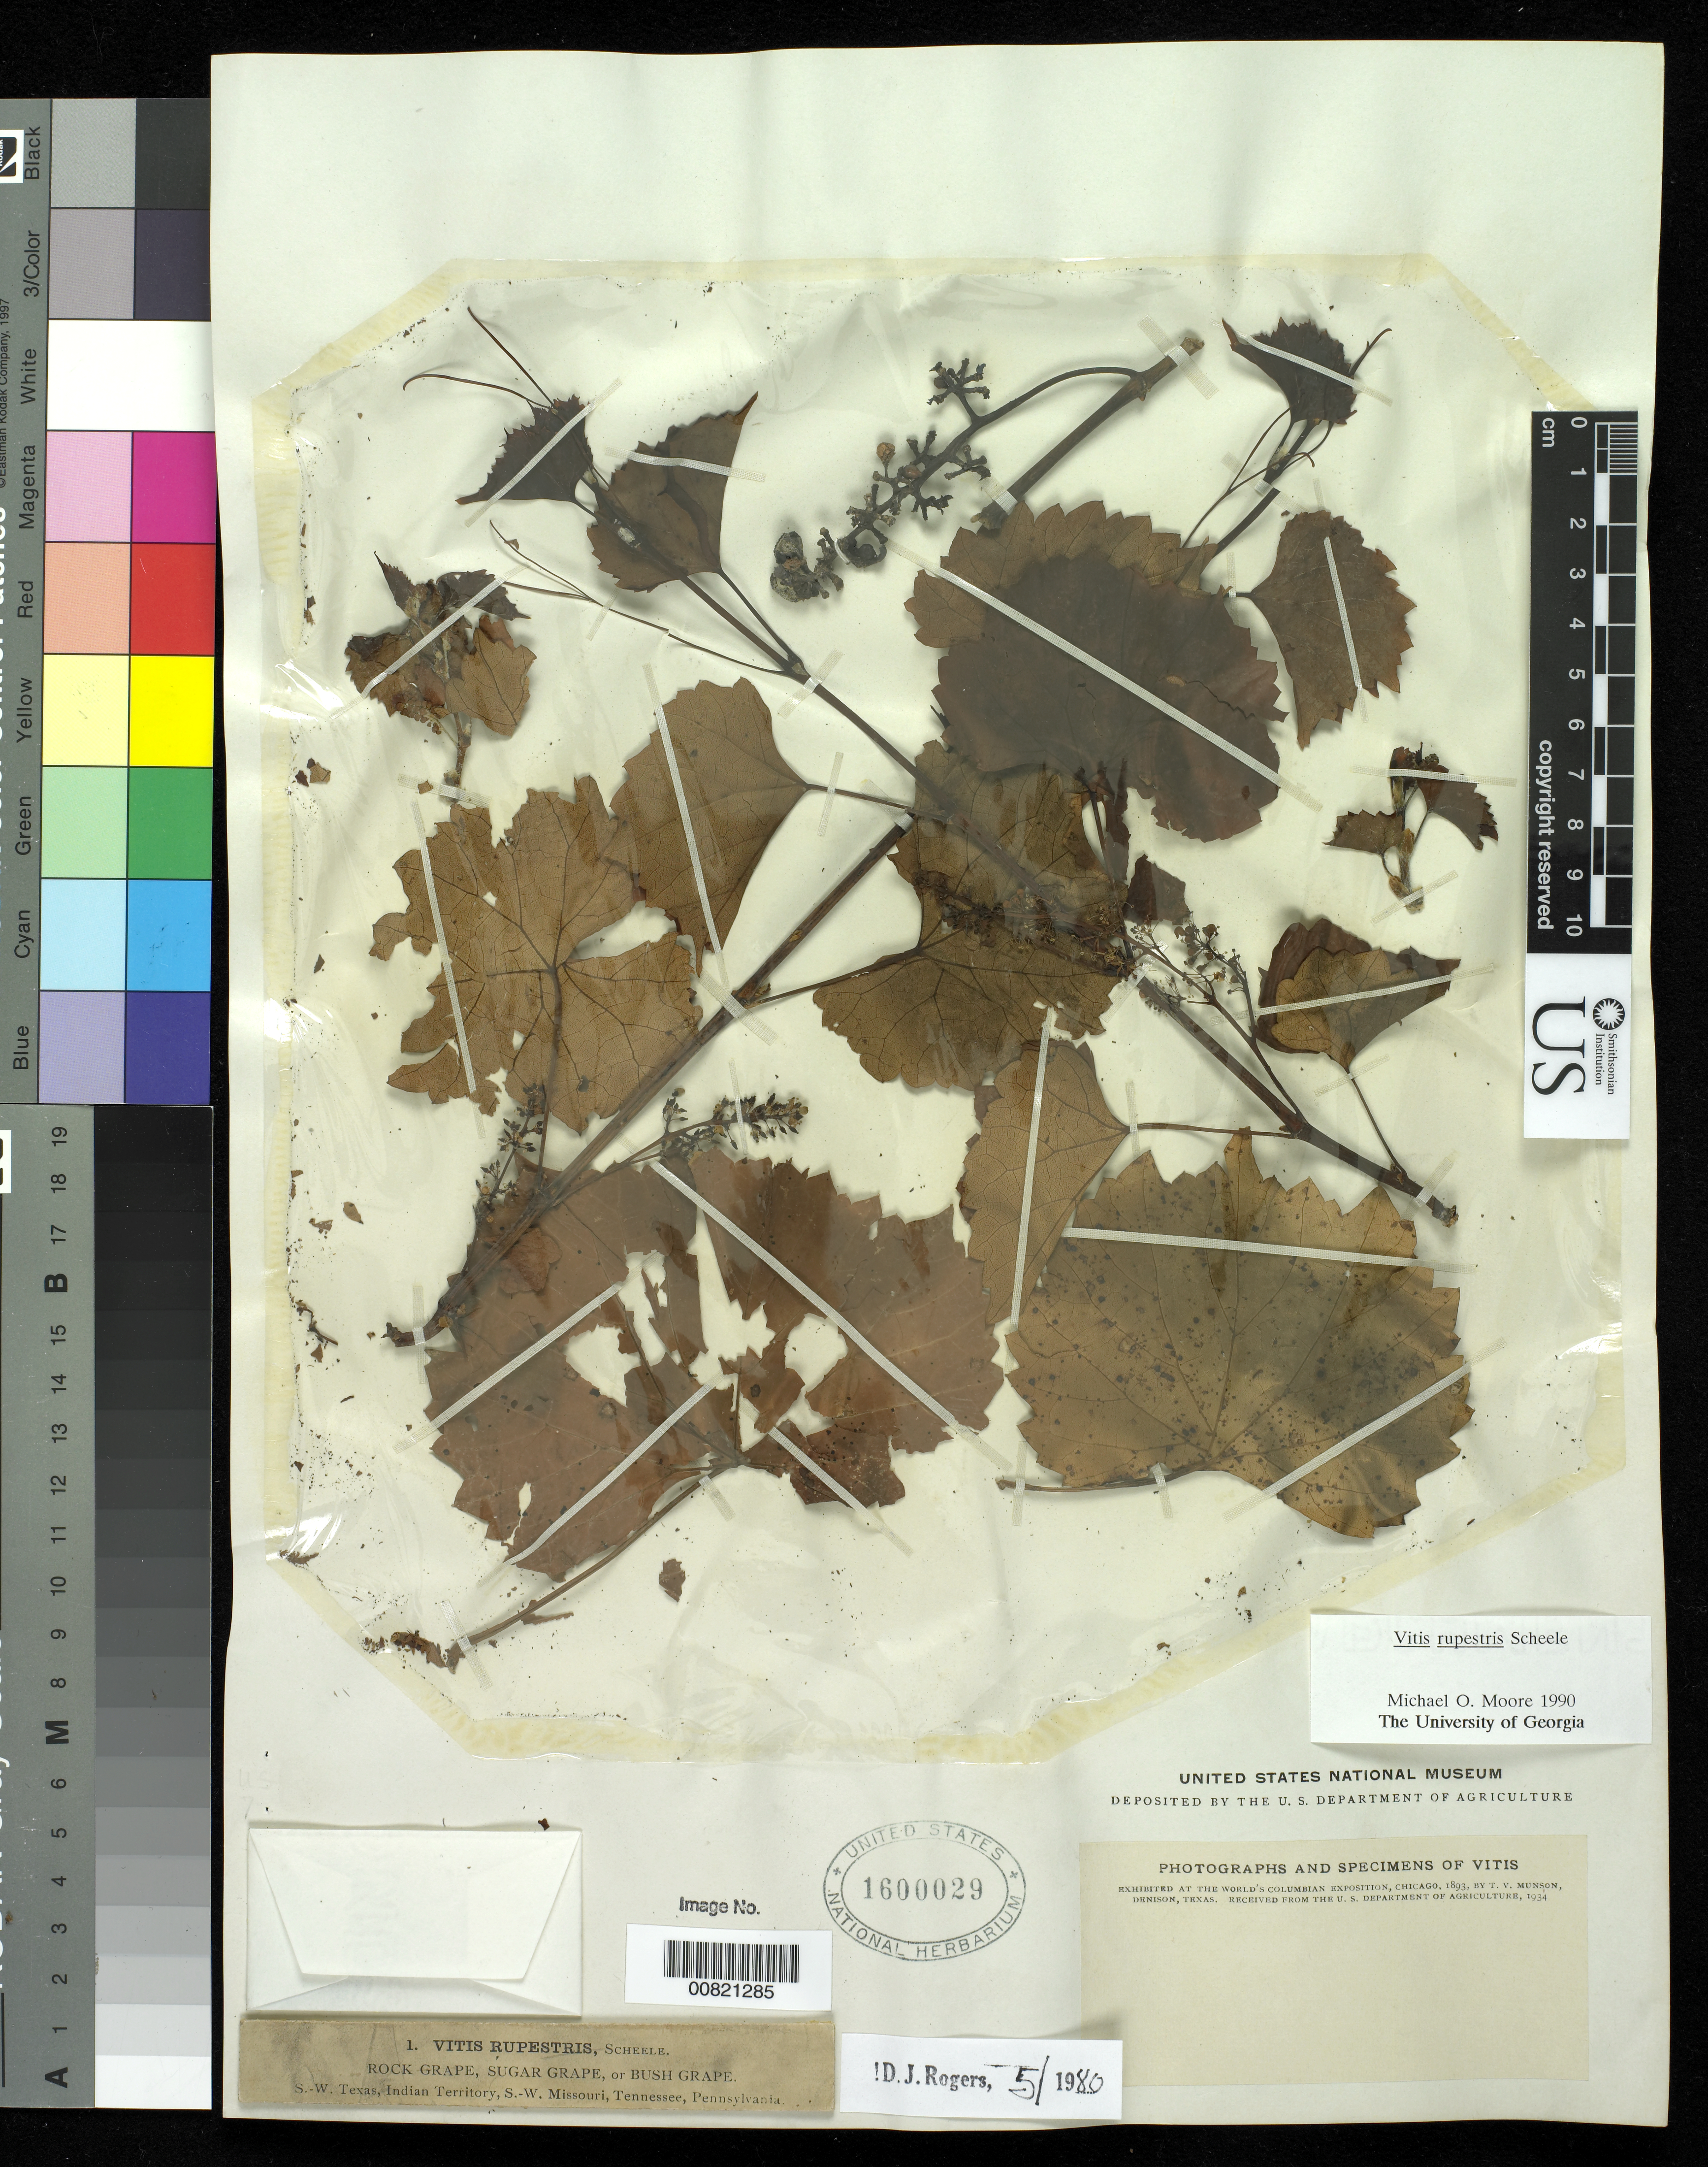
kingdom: Plantae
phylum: Tracheophyta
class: Magnoliopsida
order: Vitales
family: Vitaceae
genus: Vitis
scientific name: Vitis rupestris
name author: Scheele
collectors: T. V. Munson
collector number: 1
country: United States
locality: SW Texas, Indian Territory, SW Missouri, Tennessee, Pennsylvania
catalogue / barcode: US 1600029